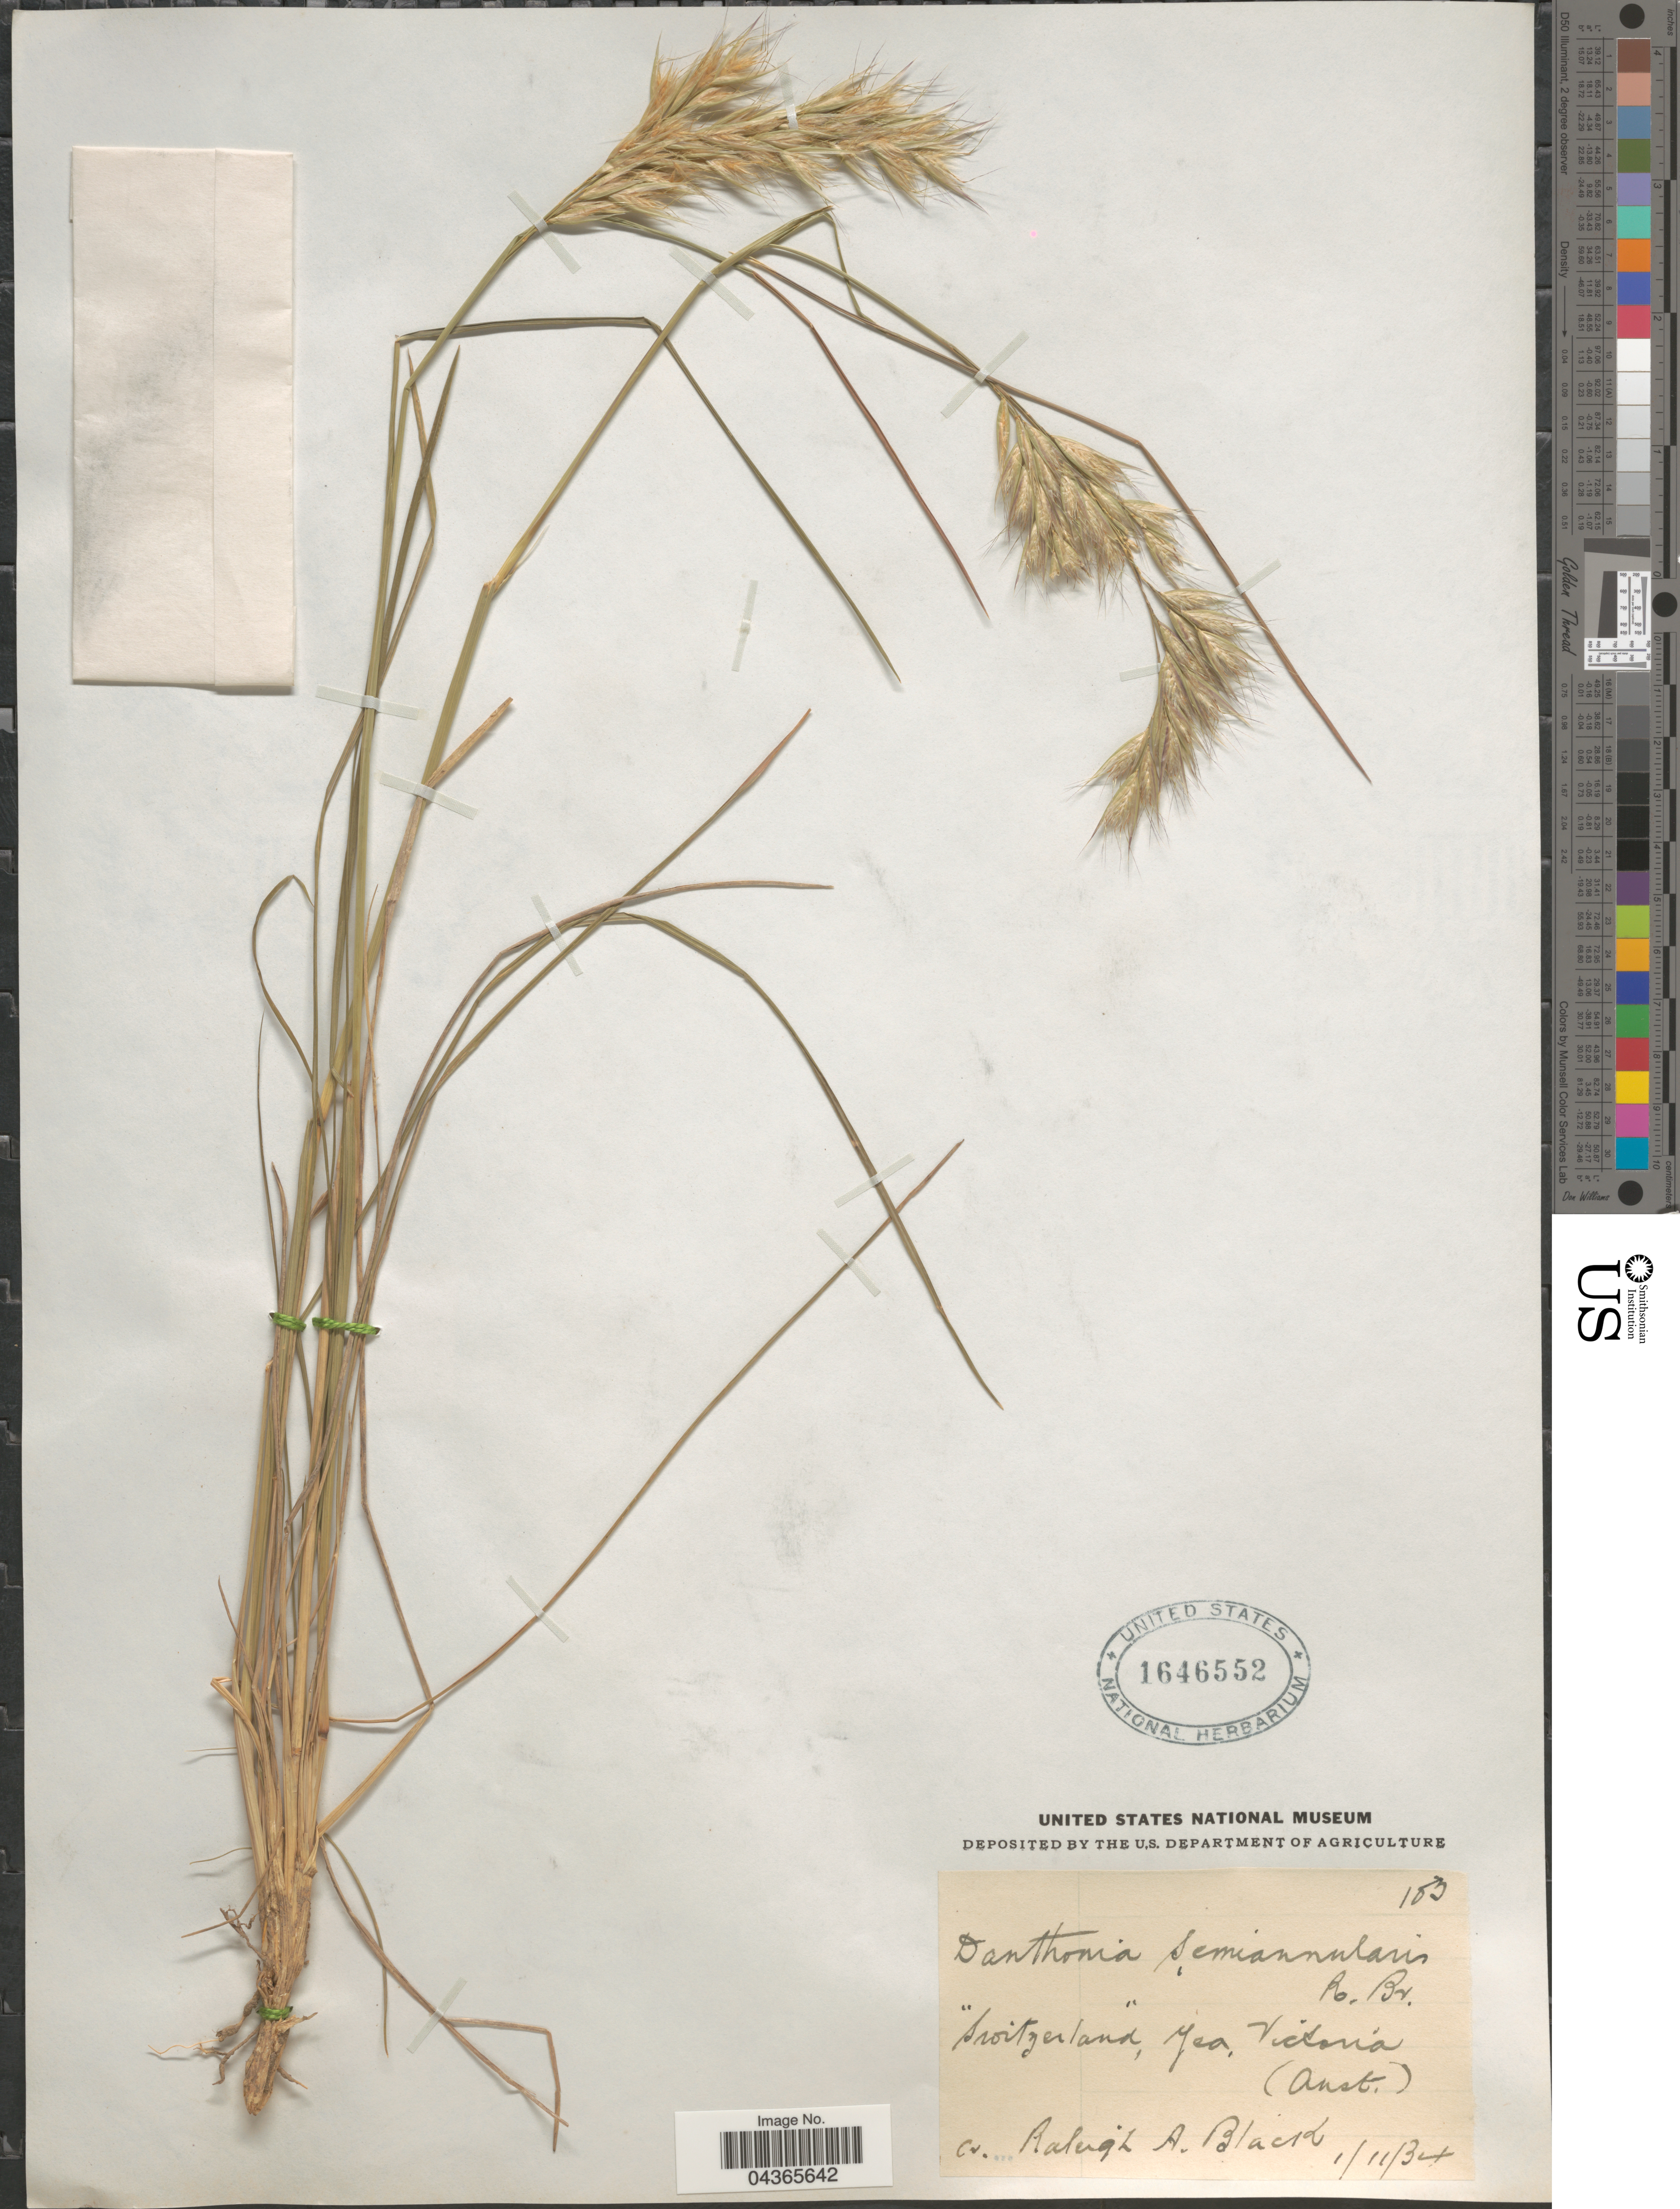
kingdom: Plantae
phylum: Tracheophyta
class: Liliopsida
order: Poales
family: Poaceae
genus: Rytidosperma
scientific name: Rytidosperma semiannulare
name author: (Labill.) Connor & Edgar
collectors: R. A. Black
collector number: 183*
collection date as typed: Transcribed d/m/y: 1/11/34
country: Australia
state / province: Victoria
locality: Switzerland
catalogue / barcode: US 1646552